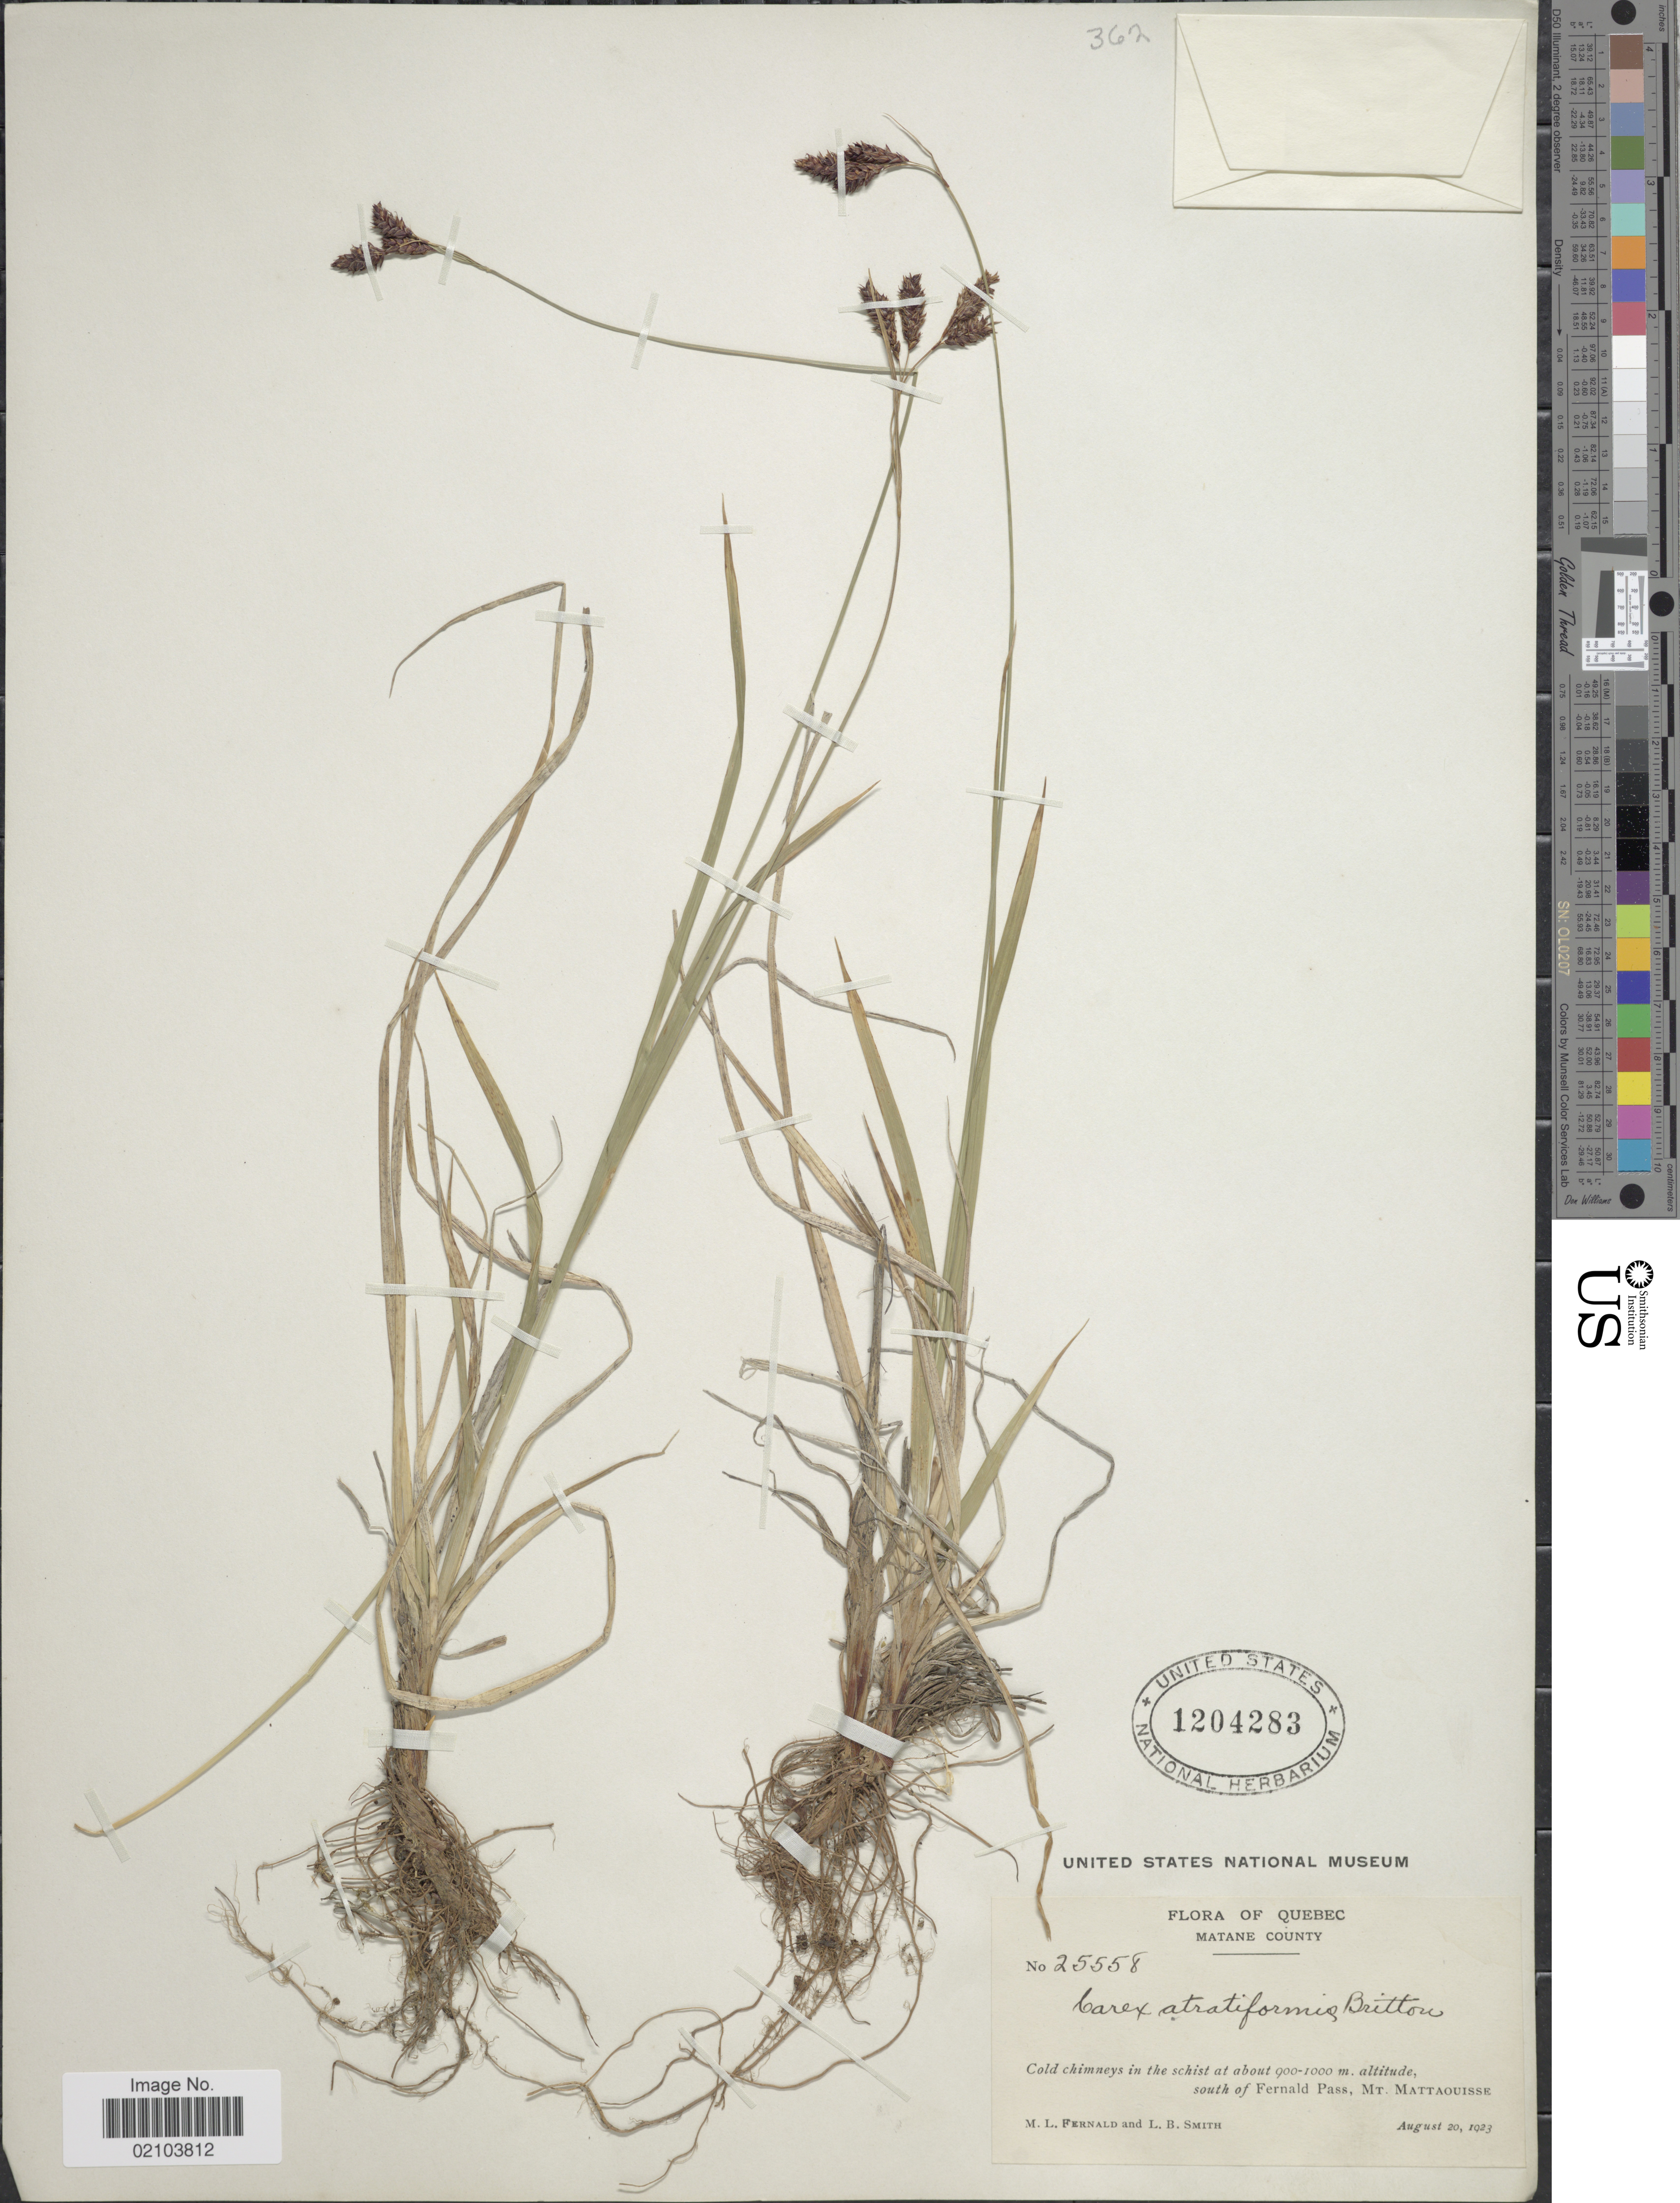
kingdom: Plantae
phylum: Tracheophyta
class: Liliopsida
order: Poales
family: Cyperaceae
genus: Carex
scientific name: Carex atratiformis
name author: Britton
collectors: M. L. Fernald & L. Smith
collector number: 25558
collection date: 1923-08-20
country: Canada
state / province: Quebec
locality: Matane County. south of Fernald Pass, Mt. Mattaouisse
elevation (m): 900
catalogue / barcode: US 1204283